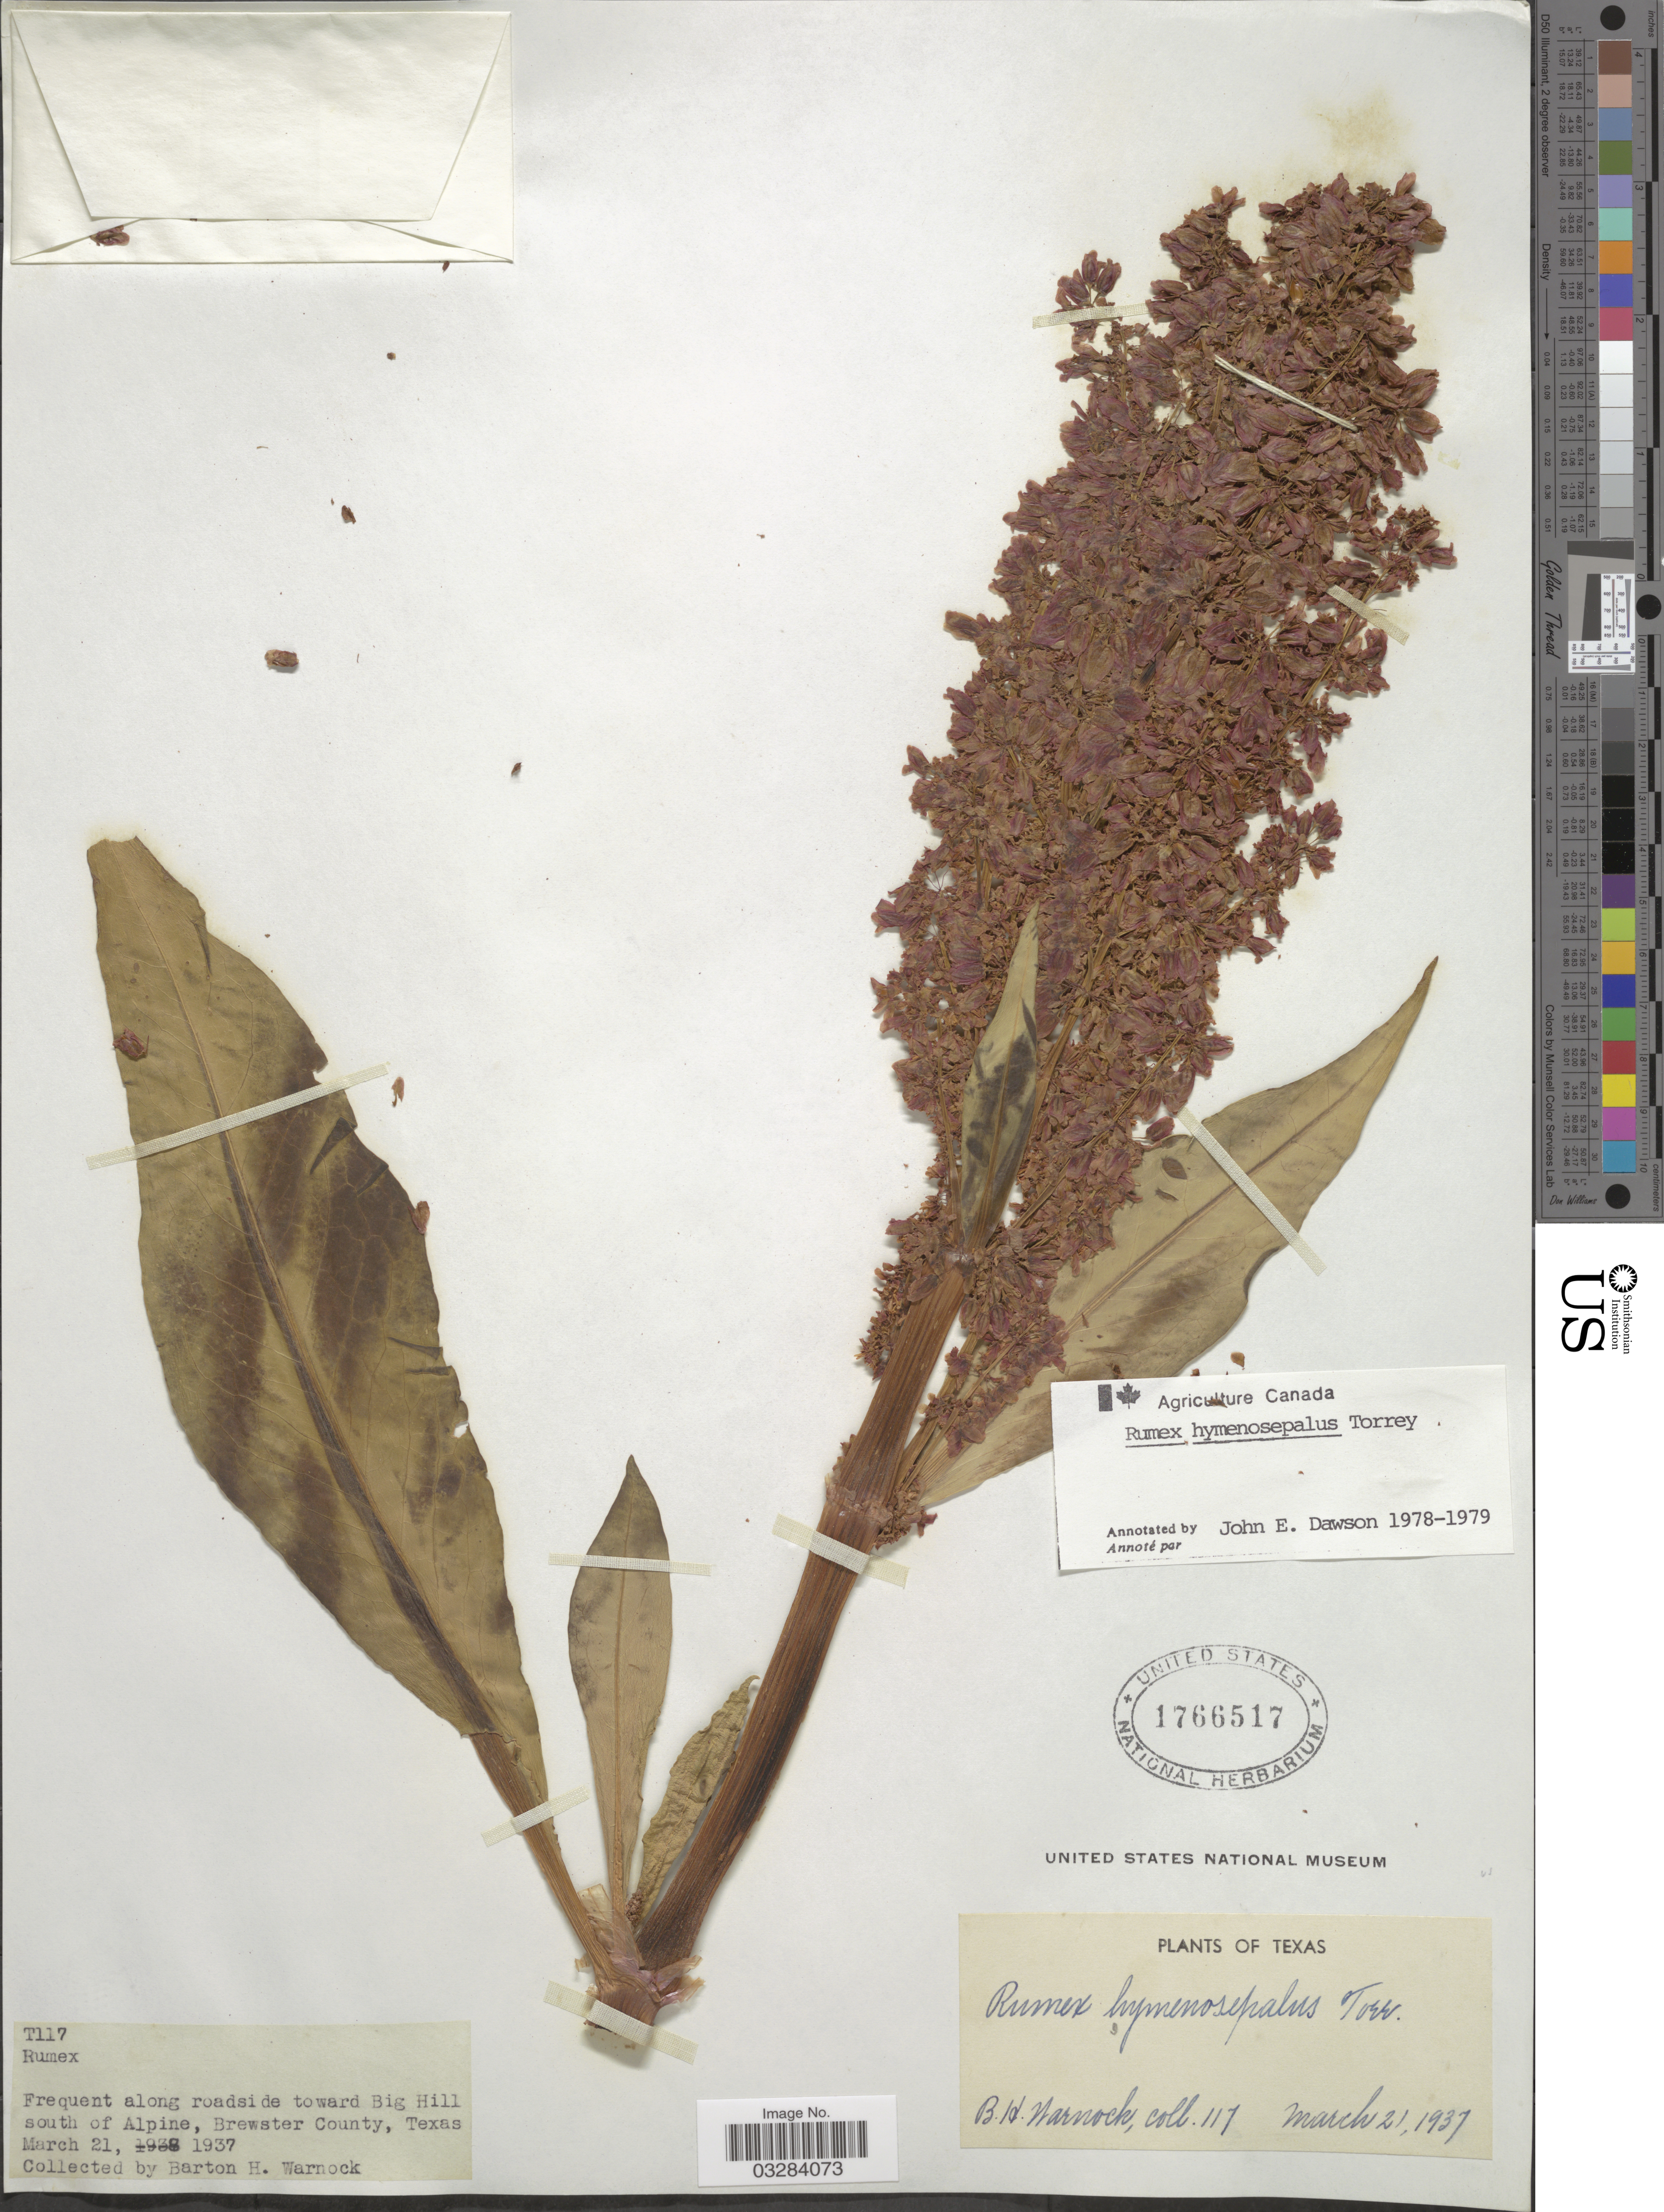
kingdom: Plantae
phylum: Tracheophyta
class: Magnoliopsida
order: Caryophyllales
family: Polygonaceae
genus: Rumex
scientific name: Rumex hymenosepalus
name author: Torr.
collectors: B. H. Warnock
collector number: T117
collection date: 1937-03-21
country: United States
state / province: Texas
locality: Along roadside toward Big Hill south of Alpine, Brewster County.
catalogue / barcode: US 1766517